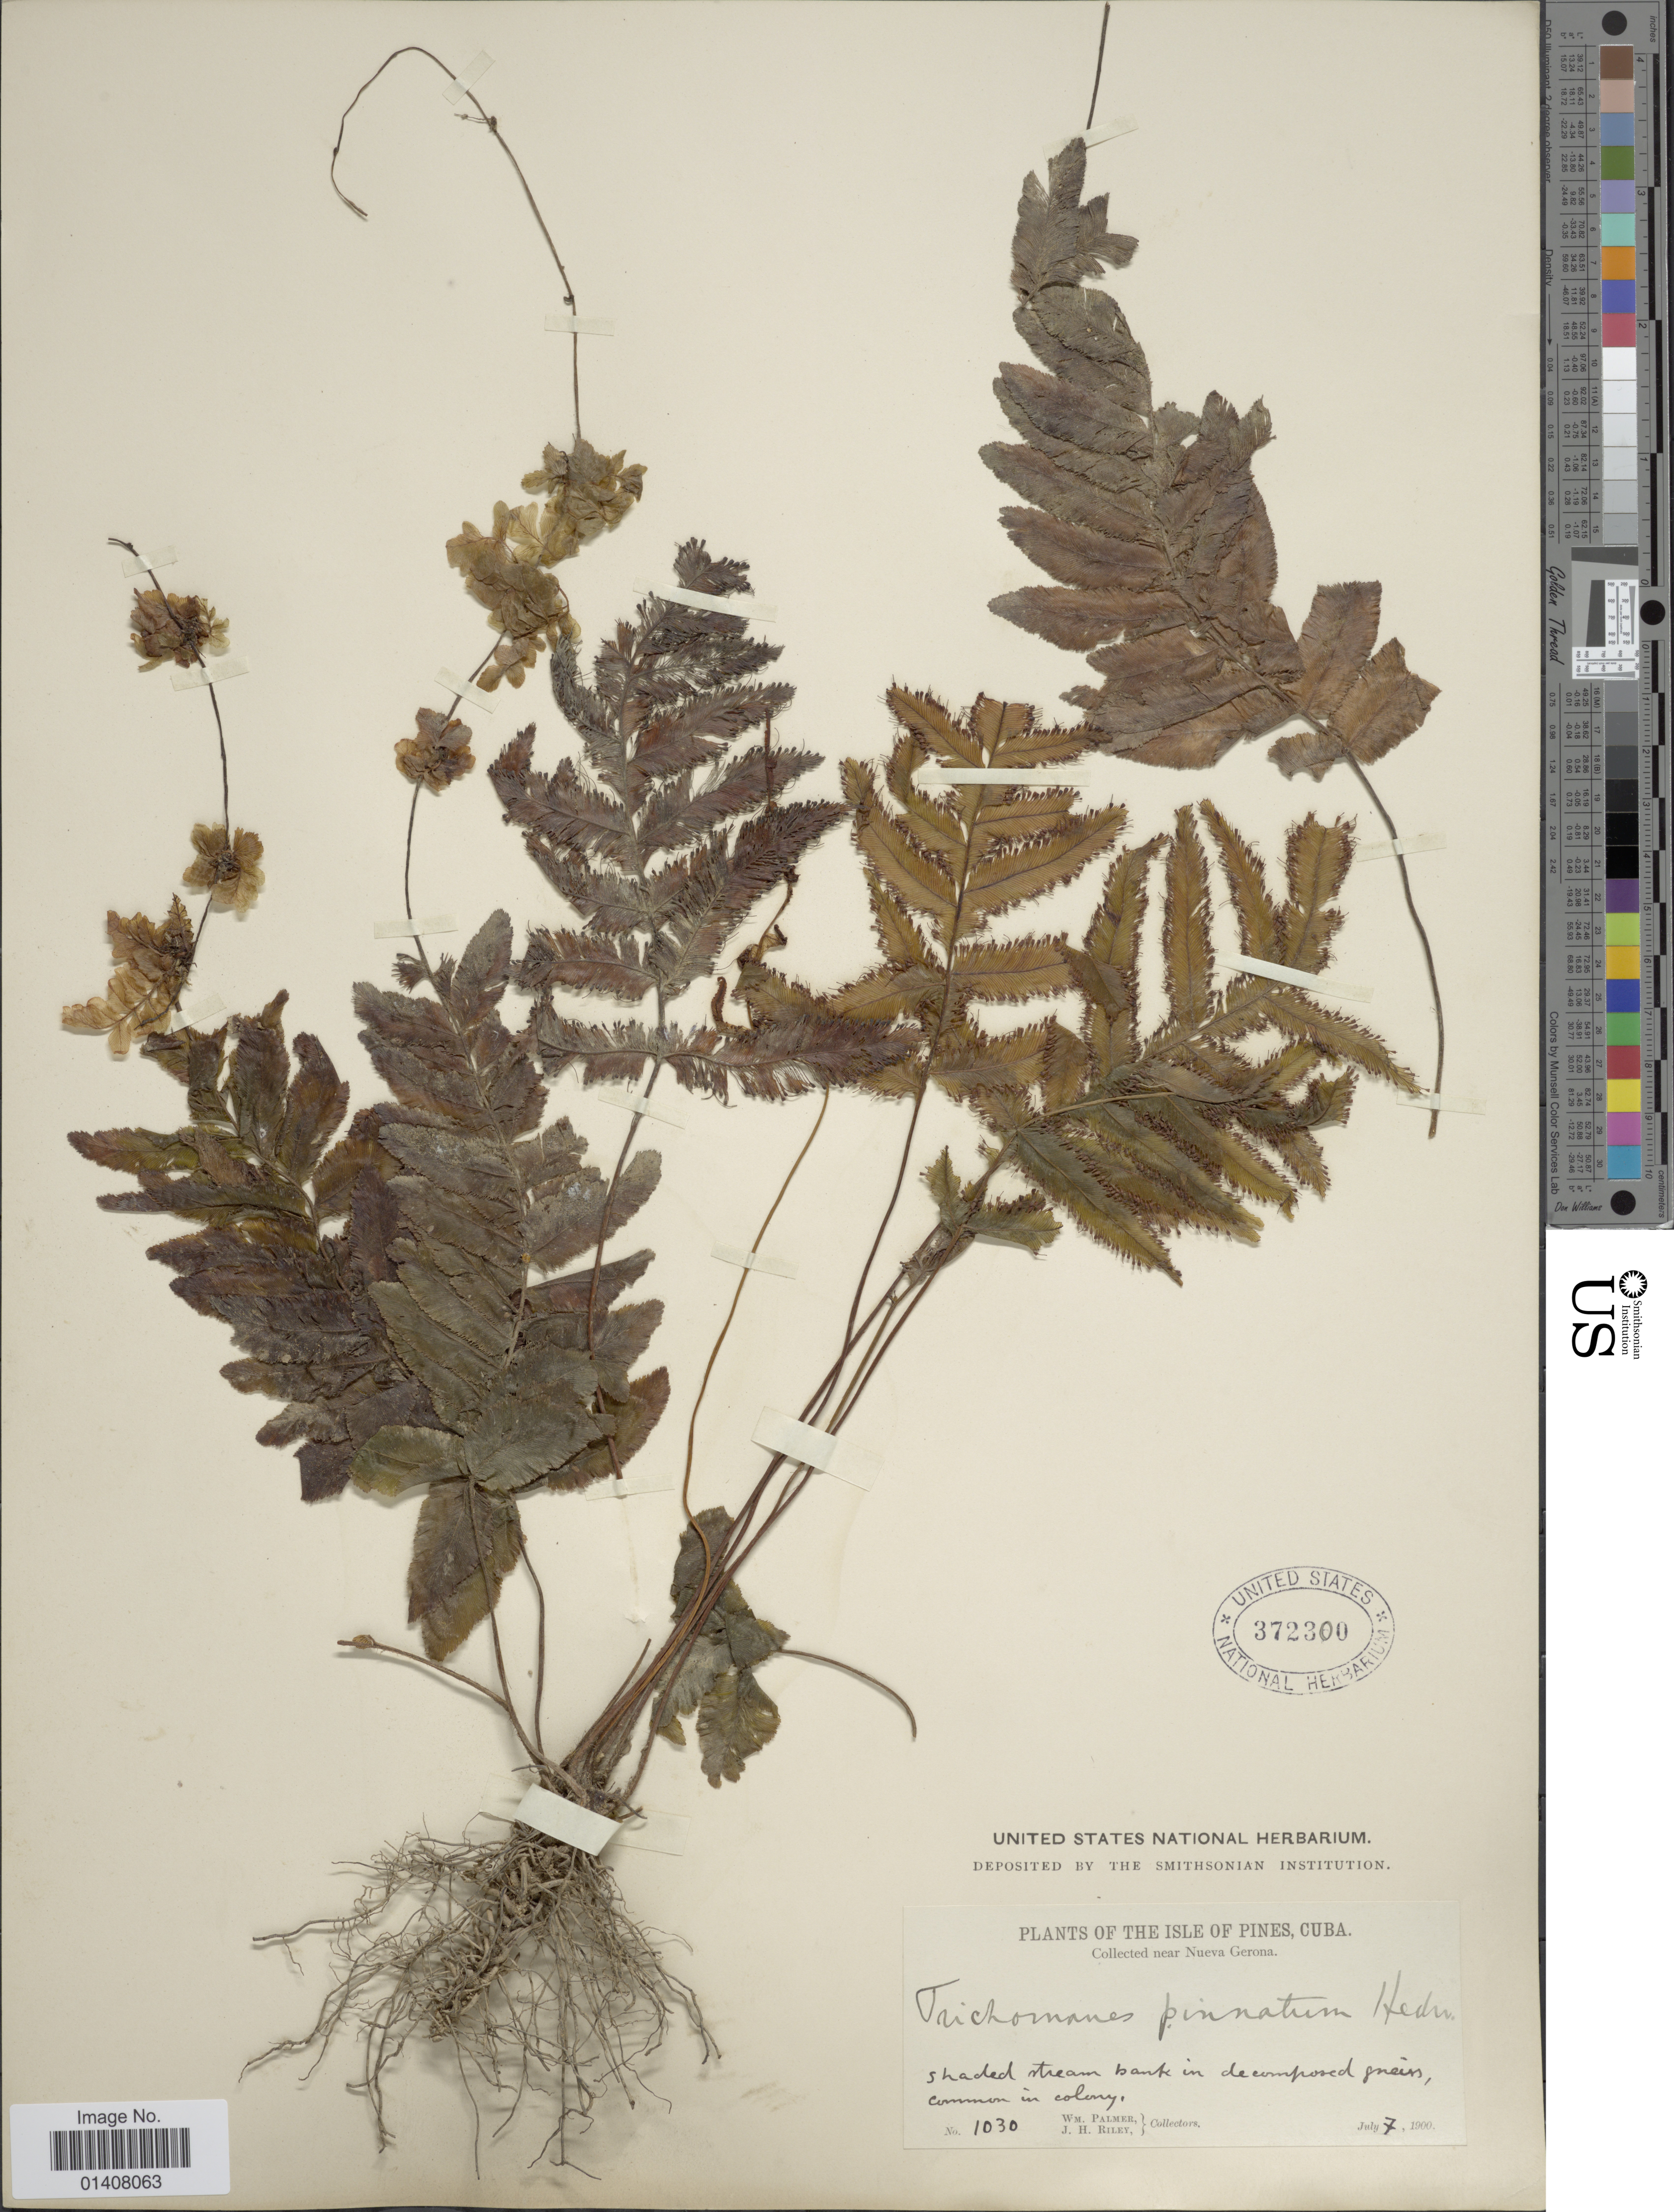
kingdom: Plantae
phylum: Tracheophyta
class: Polypodiopsida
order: Hymenophyllales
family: Hymenophyllaceae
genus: Trichomanes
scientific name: Trichomanes pinnatum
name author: Hedw.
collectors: W. Palmer & J. H. Riley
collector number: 1030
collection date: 1900-07-07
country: Cuba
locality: Isle of Pines, Cuba, Nueva Gerona, shaded stream bank in decomposed greiss, common in colony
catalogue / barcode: US 372300